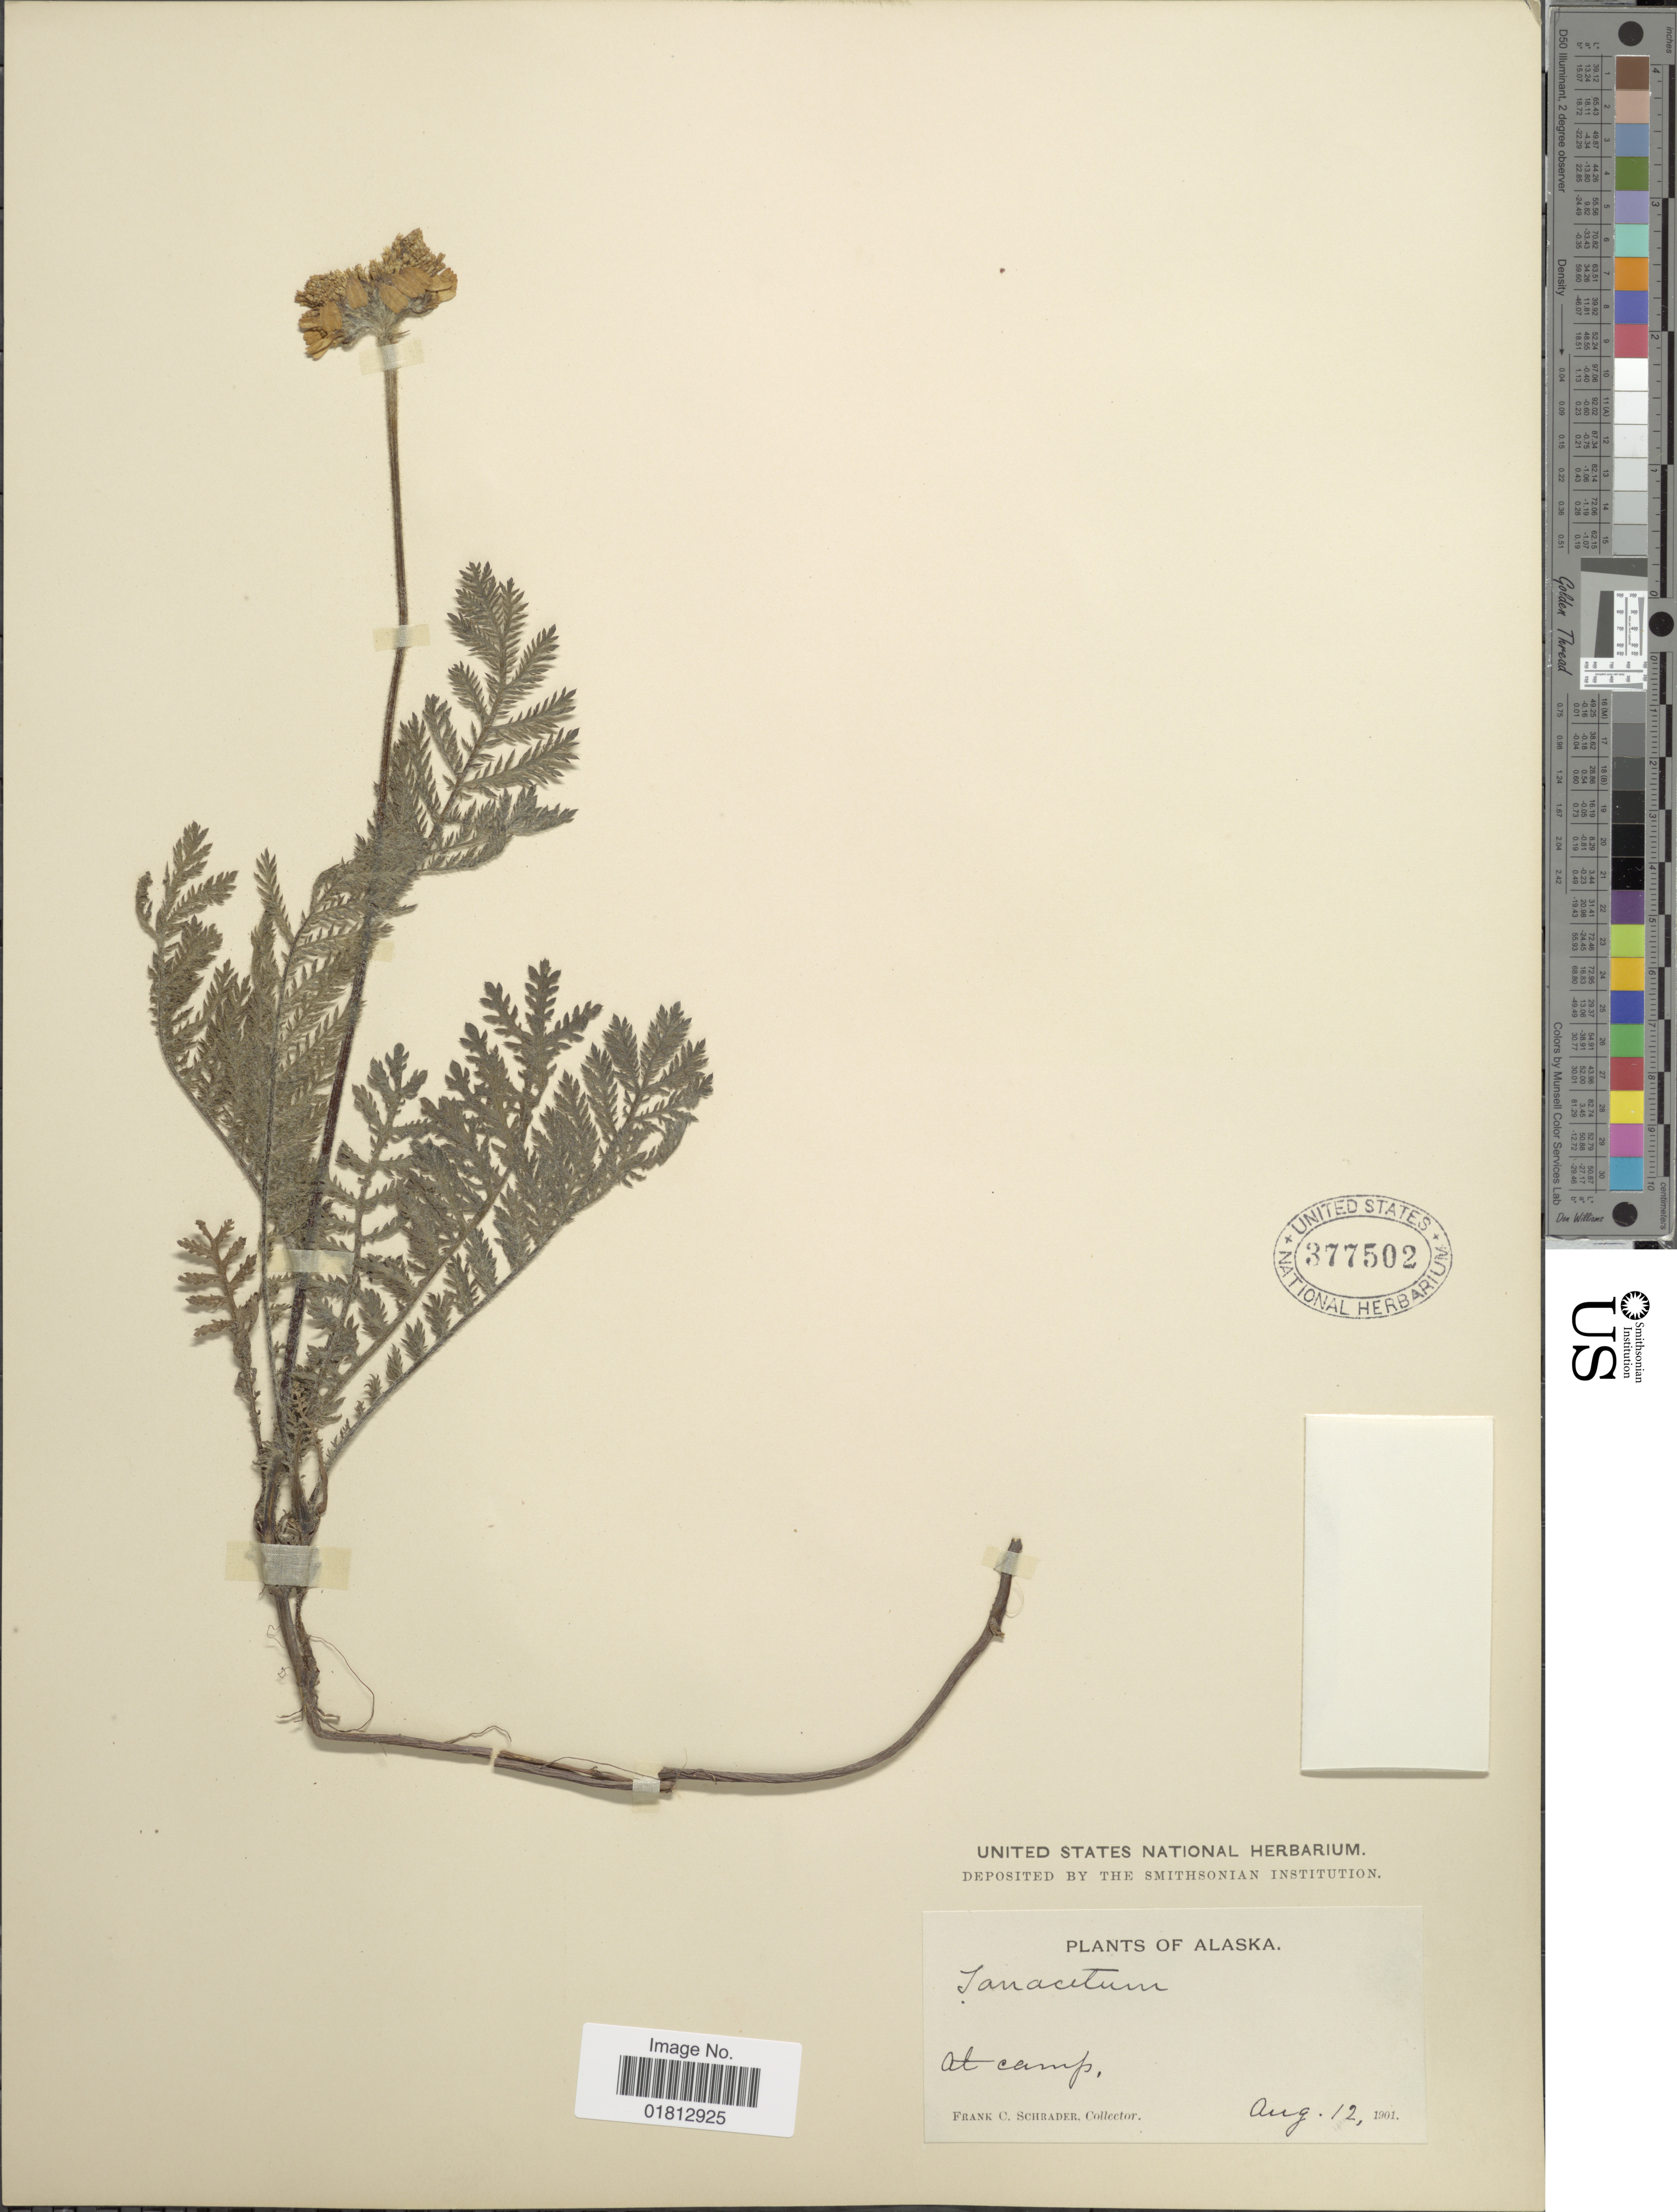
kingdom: Plantae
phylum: Tracheophyta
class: Magnoliopsida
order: Asterales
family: Asteraceae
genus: Tanacetum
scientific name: Tanacetum huronense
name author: Nutt.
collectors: F. C. Schrader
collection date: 1901-08-12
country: United States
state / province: Alaska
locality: At Camp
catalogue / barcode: US 377502